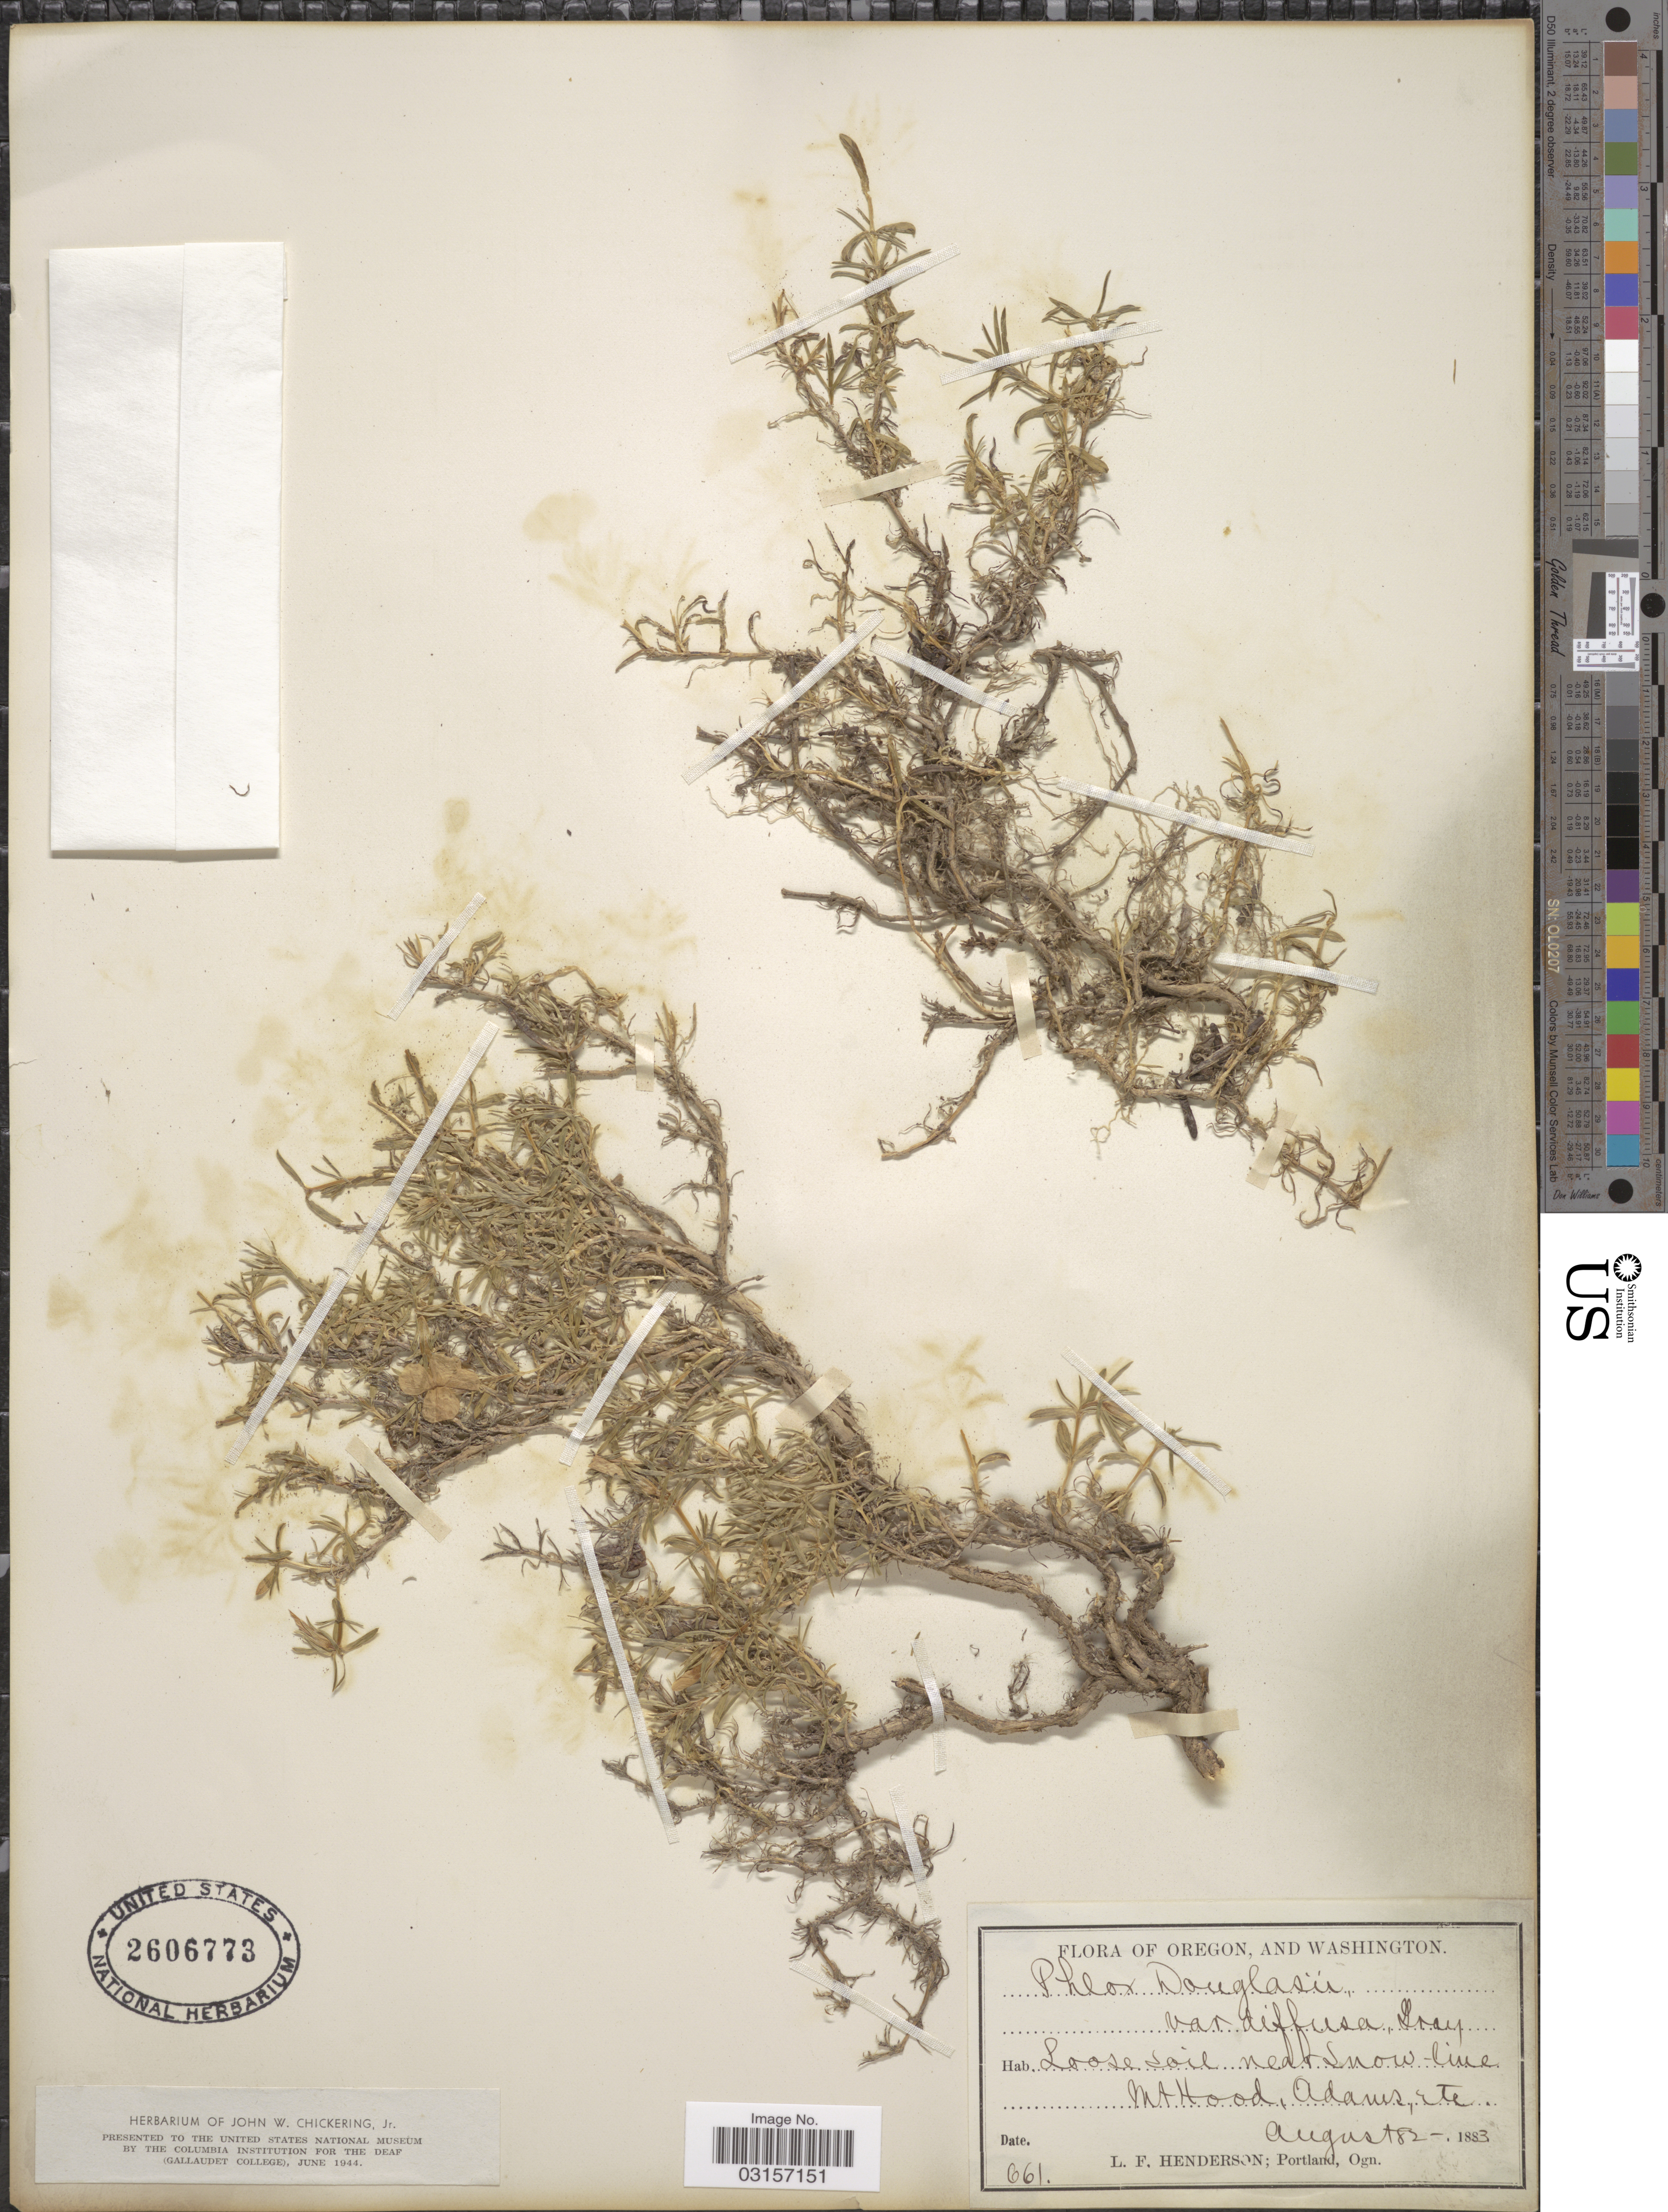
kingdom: Plantae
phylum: Tracheophyta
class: Magnoliopsida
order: Ericales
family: Polemoniaceae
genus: Phlox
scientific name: Phlox diffusa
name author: Benth.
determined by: Mayfield, M. H.; Ferguson, C. J.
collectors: L. Henderson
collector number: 661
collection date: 1882-08/1883-08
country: United States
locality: Oregon, And Washington, Loose soil near Snow-line, Mt. Hood, Adams, etc.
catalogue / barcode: US 2606773